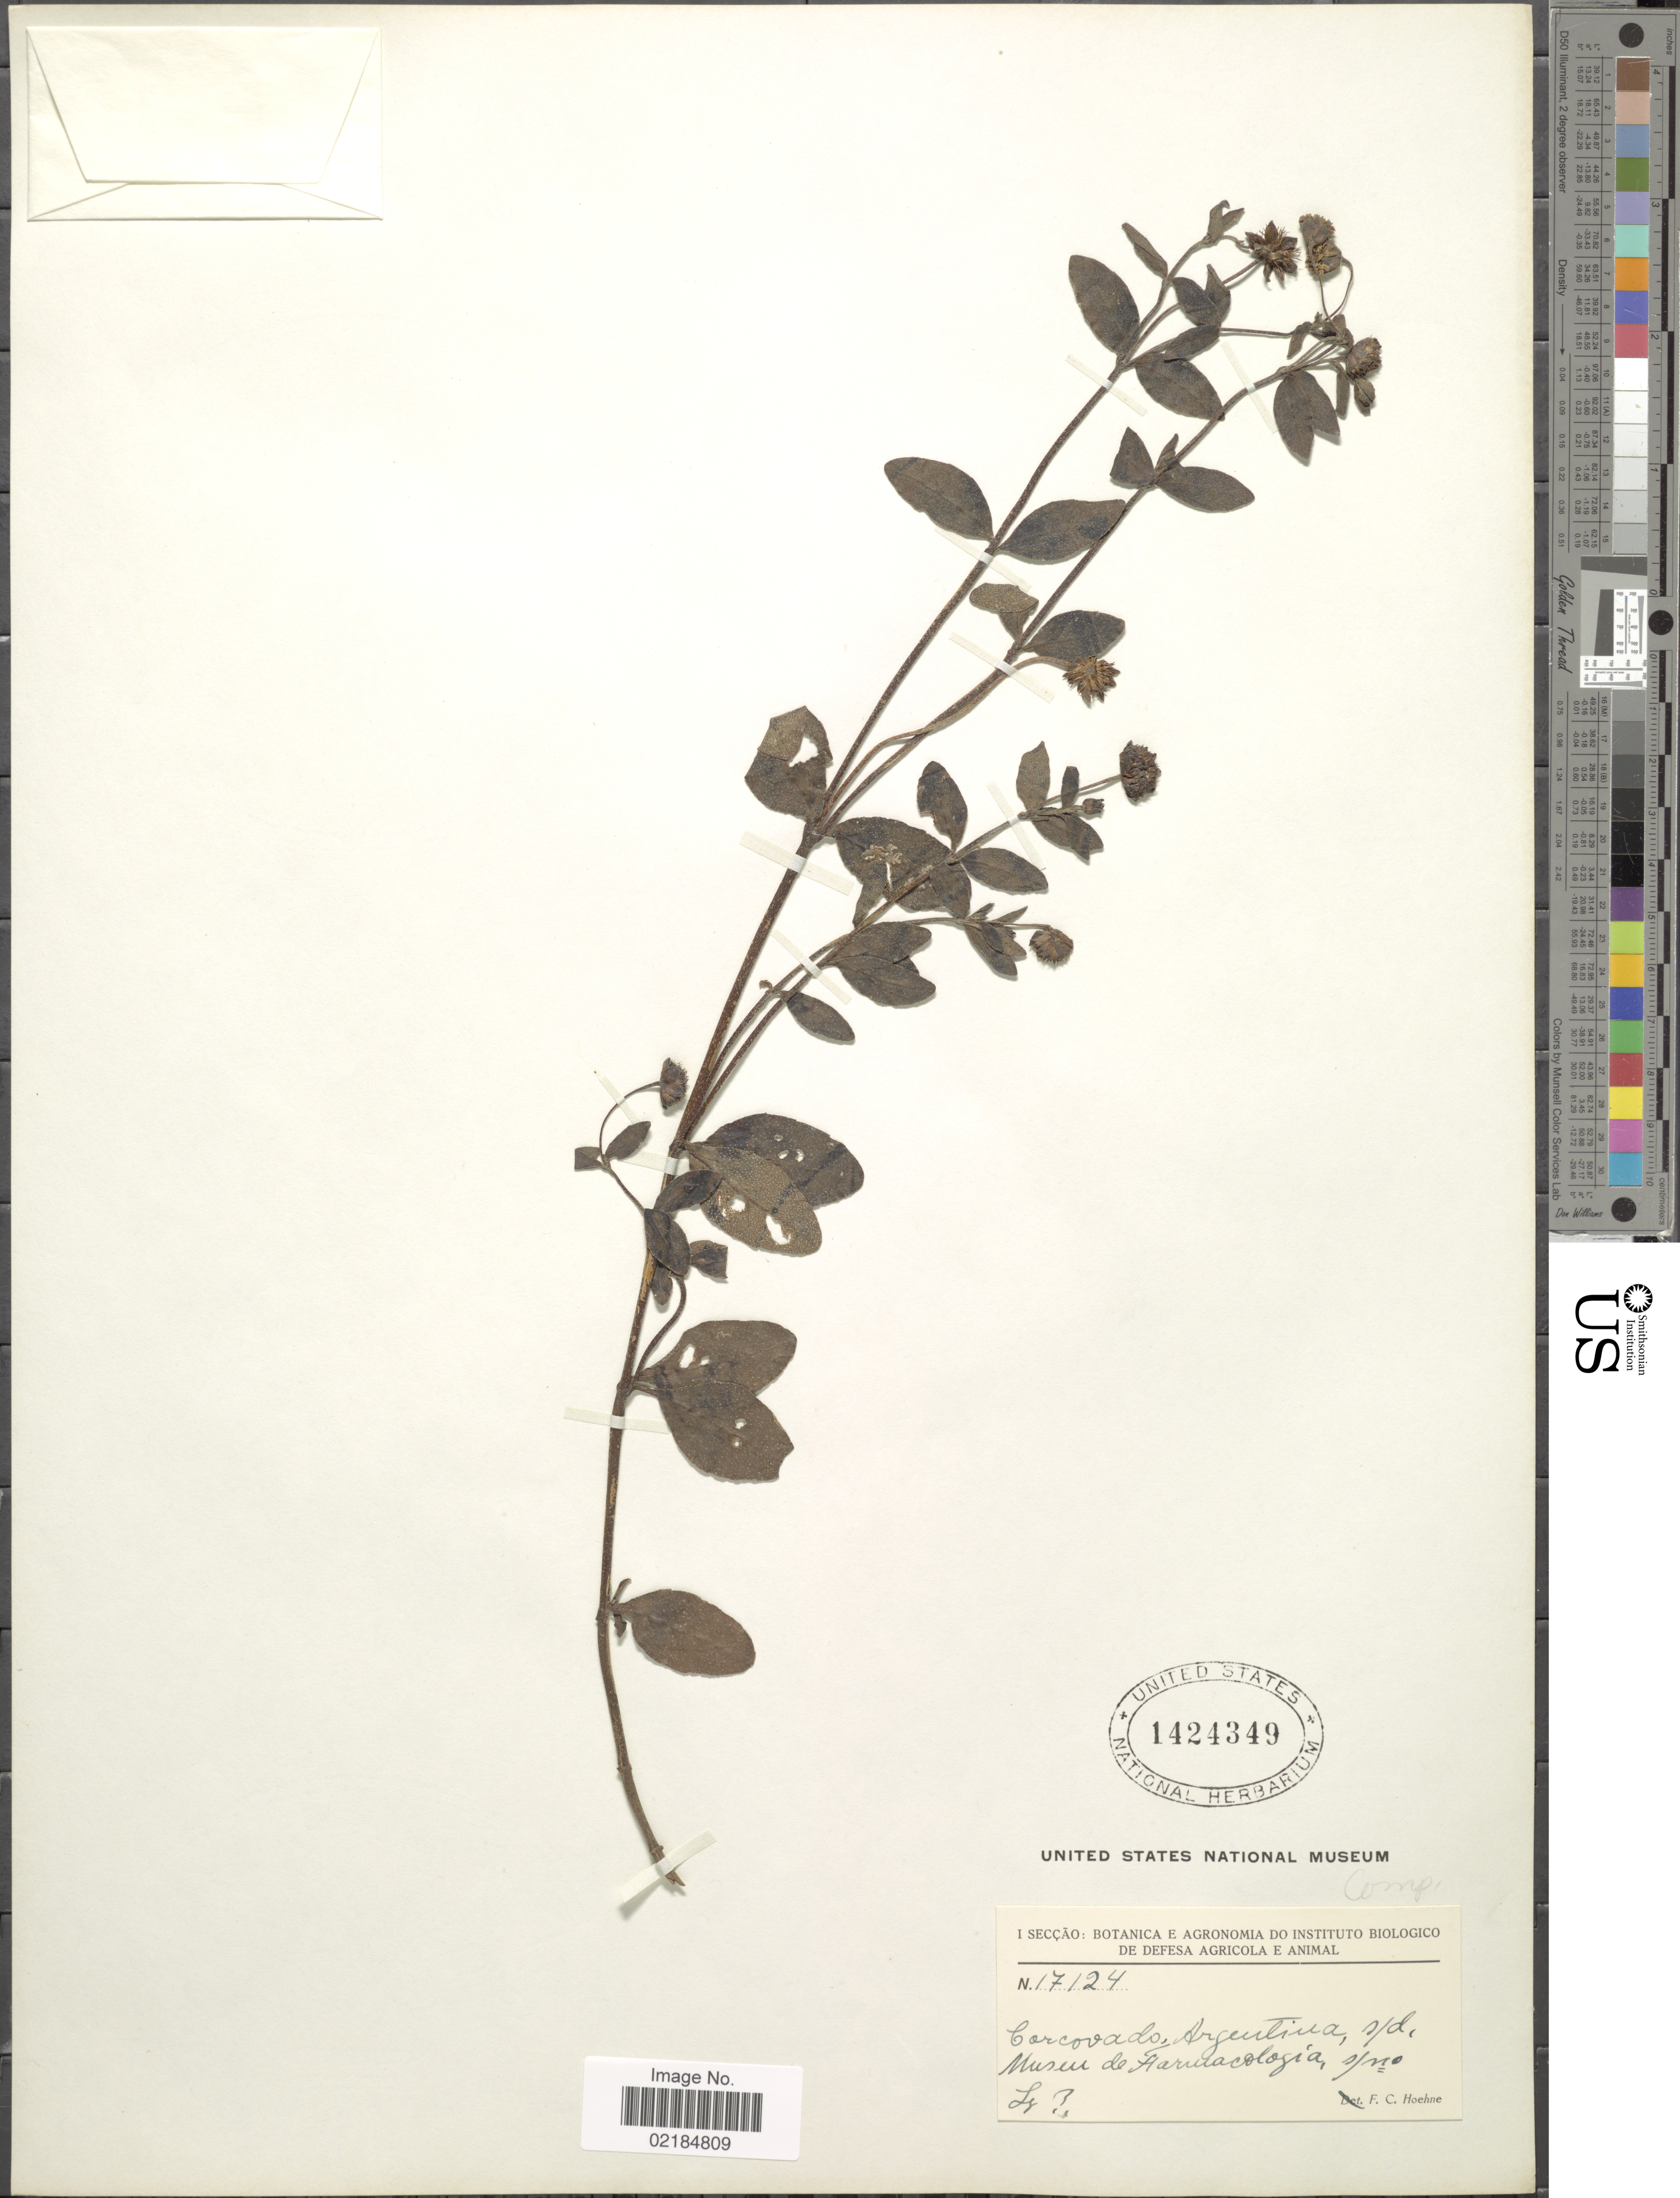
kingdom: Plantae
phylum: Tracheophyta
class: Magnoliopsida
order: Asterales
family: Asteraceae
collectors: F. C. Hoehne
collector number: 17124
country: Argentina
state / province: Chubut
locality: Corcovado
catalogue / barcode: US 1424349